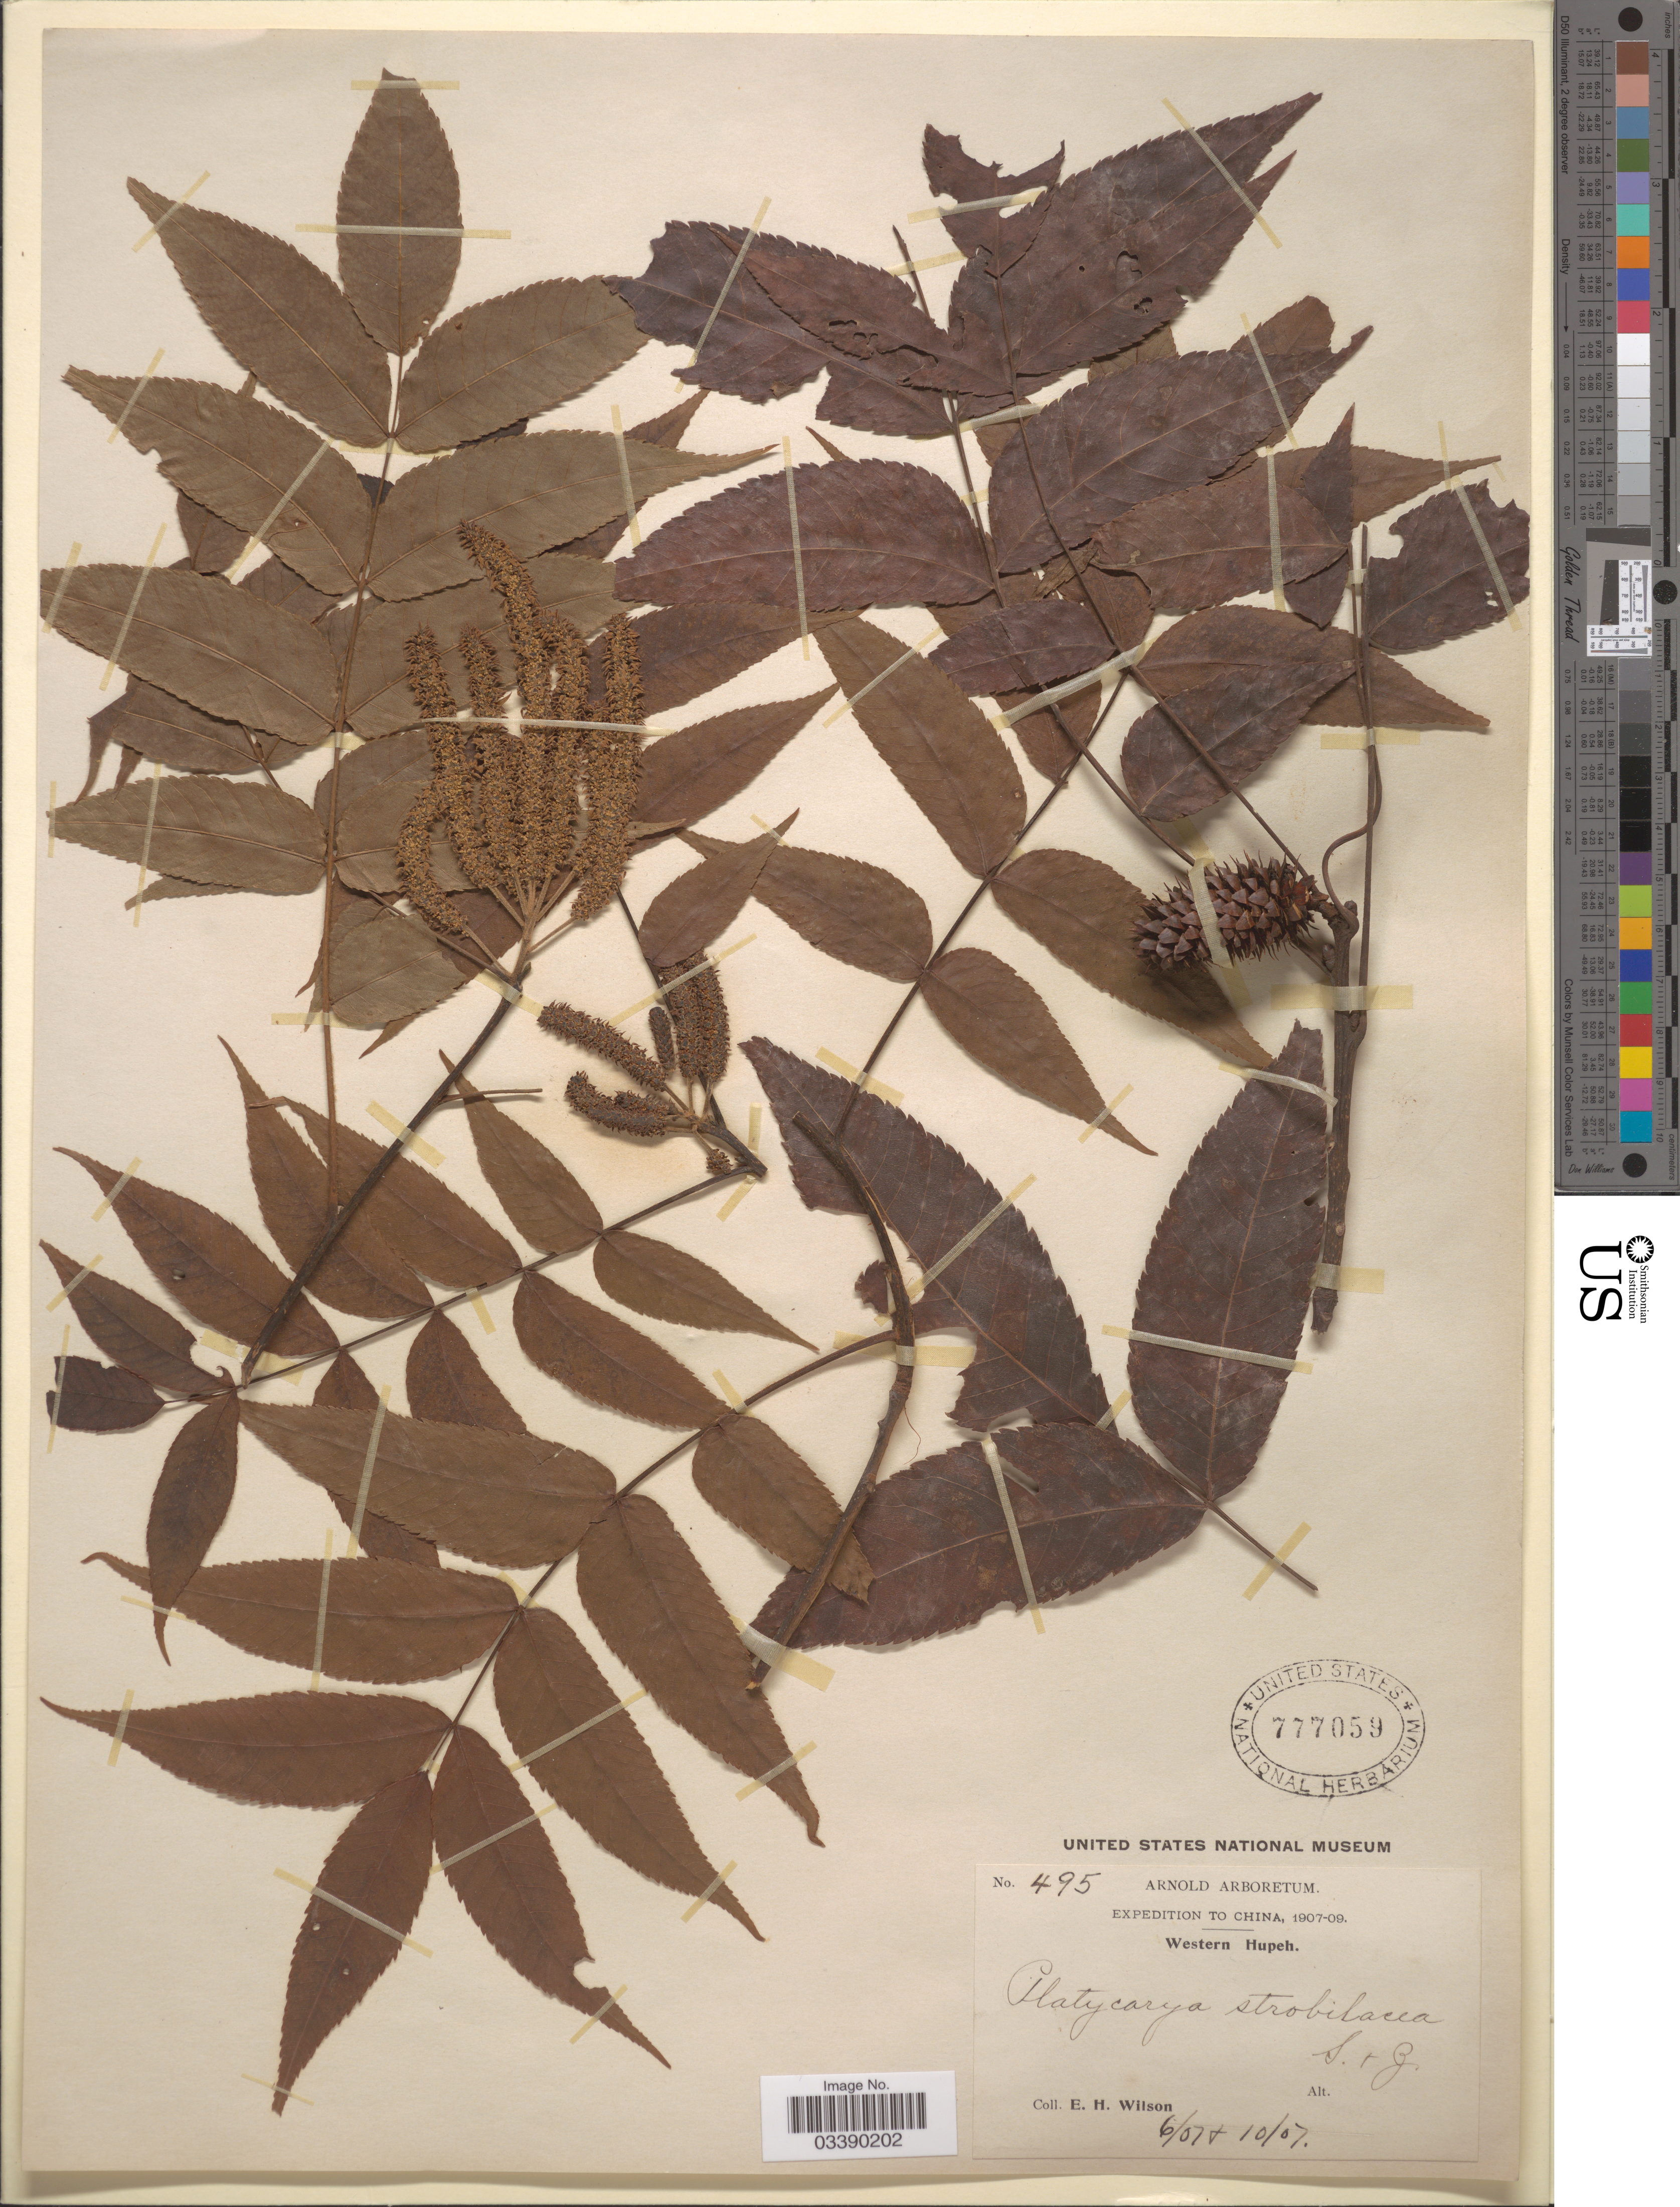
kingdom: Plantae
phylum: Tracheophyta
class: Magnoliopsida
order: Fagales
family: Juglandaceae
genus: Platycarya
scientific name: Platycarya strobilacea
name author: Siebold & Zucc.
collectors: E. Wilson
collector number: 495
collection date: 1907-06/1907-10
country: China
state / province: Hubei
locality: Western Hupeh.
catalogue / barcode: US 777059